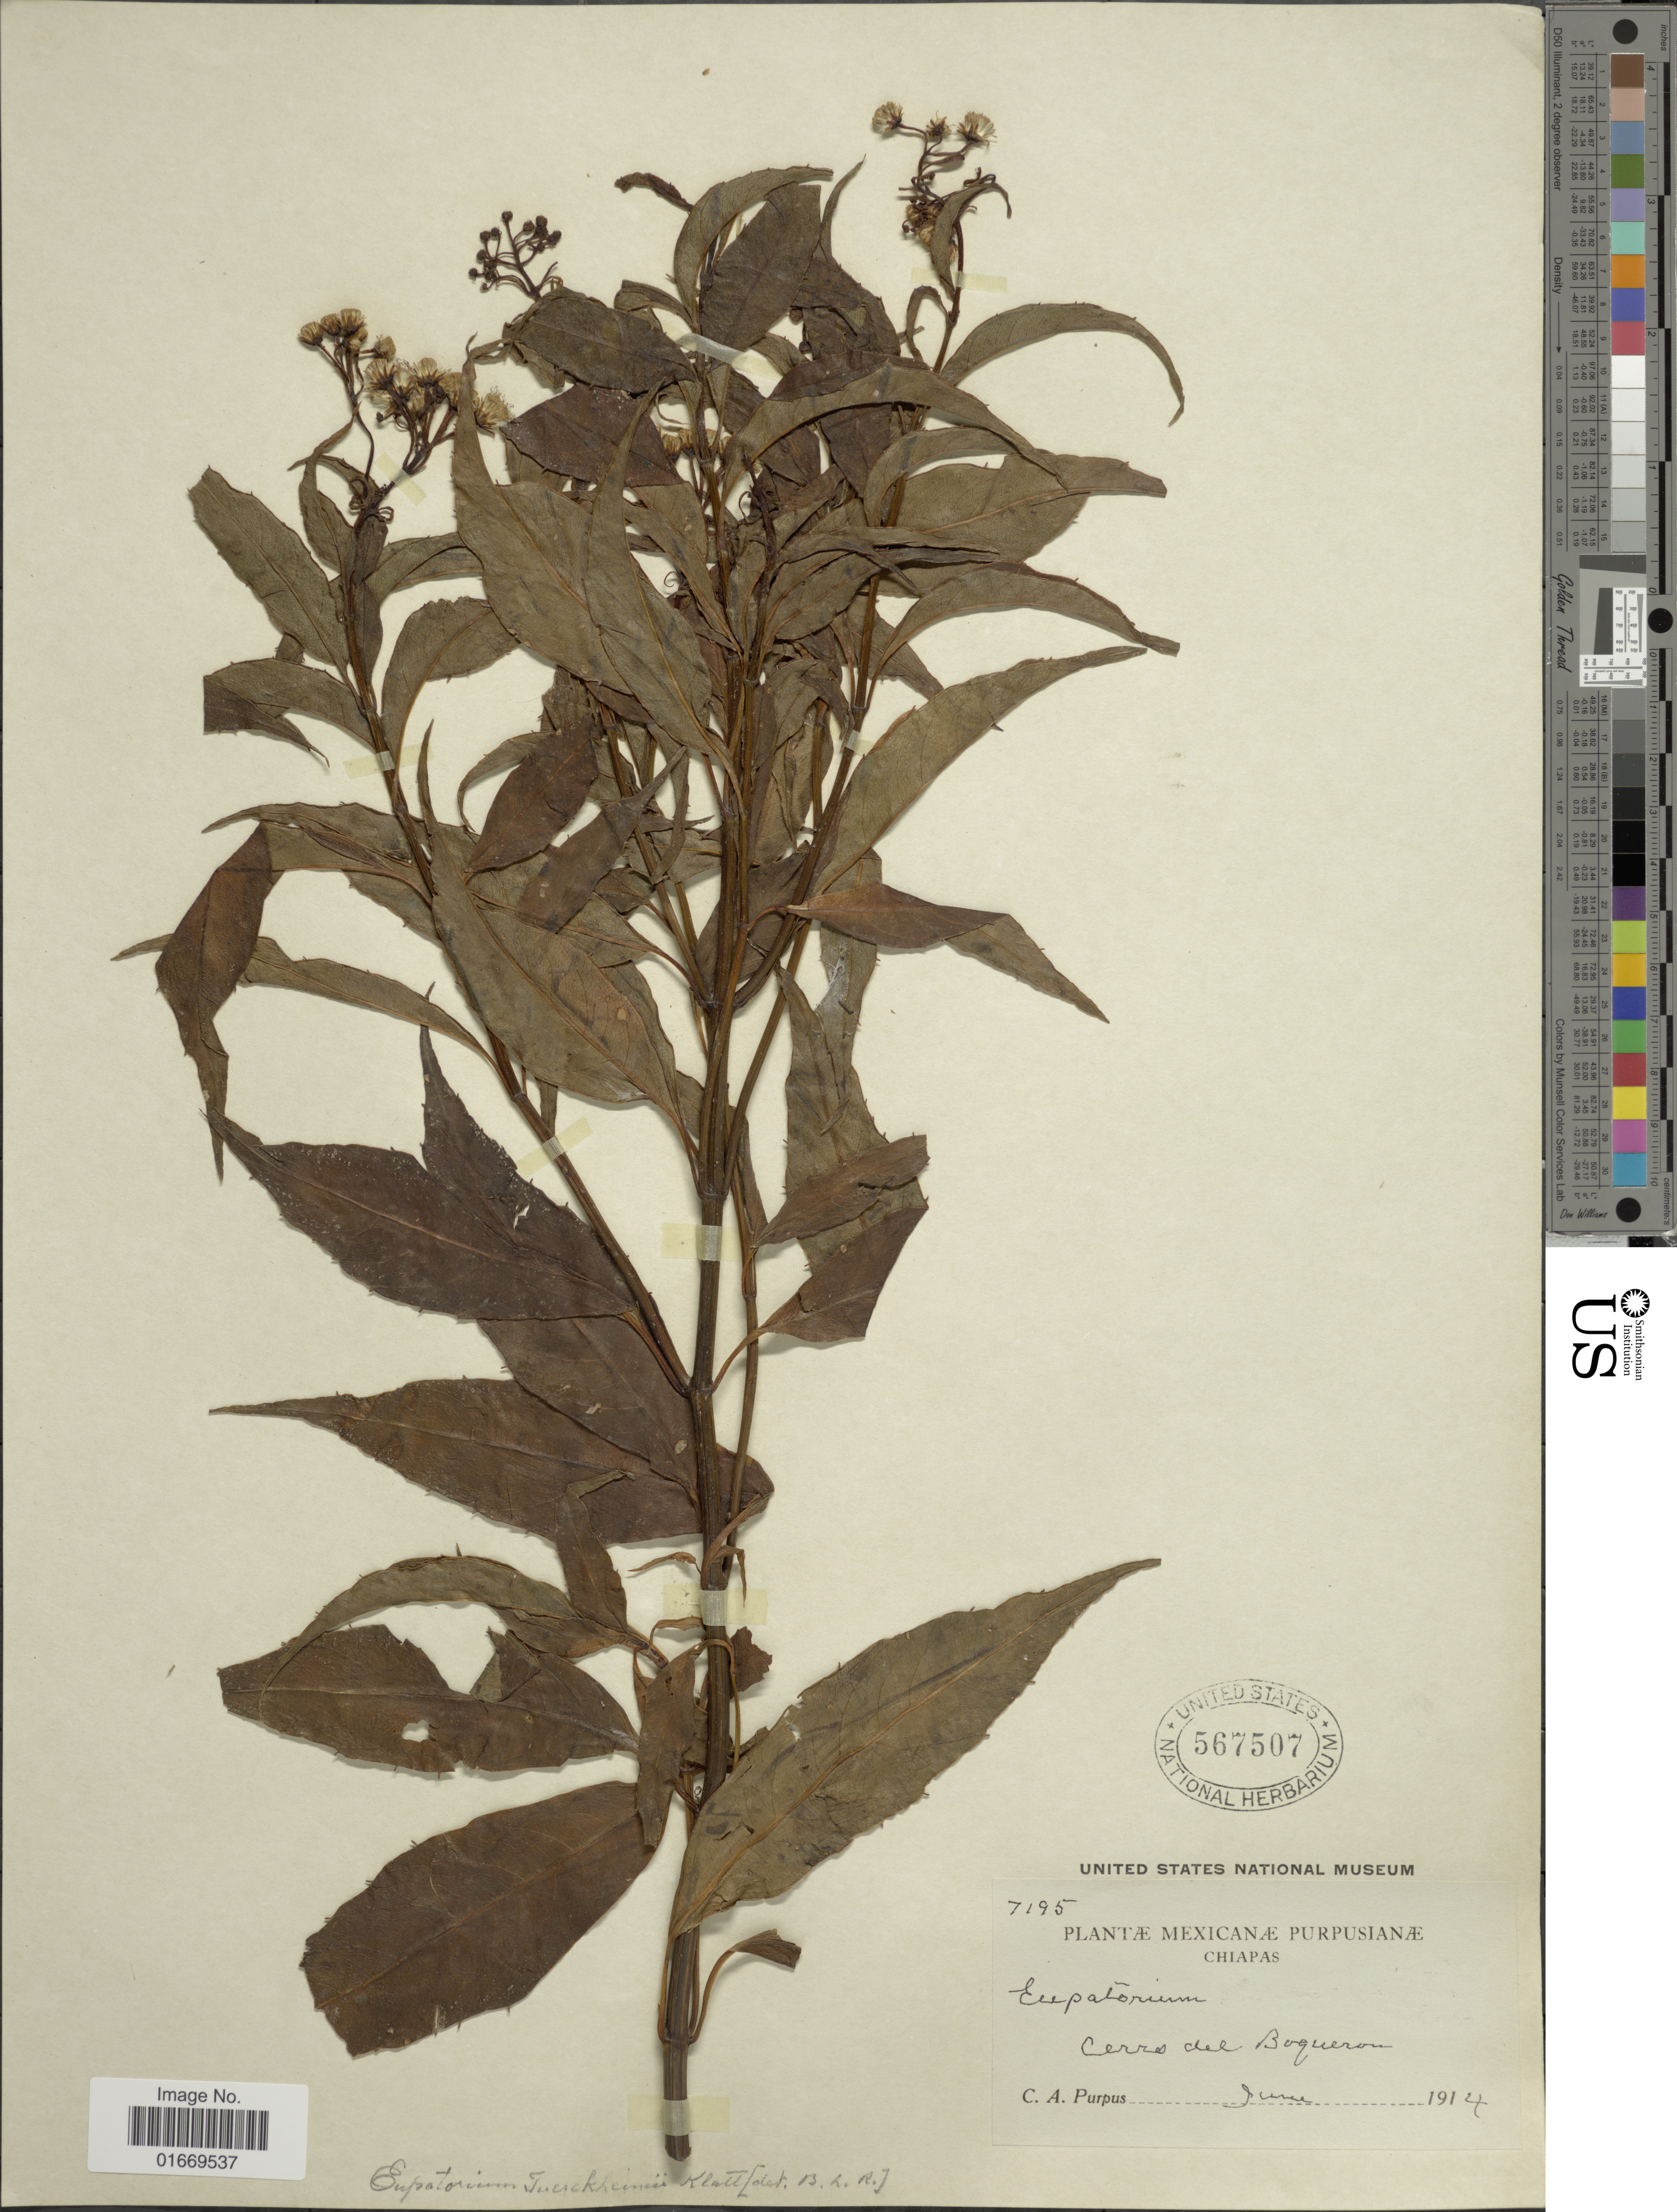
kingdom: Plantae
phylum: Tracheophyta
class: Magnoliopsida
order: Asterales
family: Asteraceae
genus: Bartlettina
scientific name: Bartlettina tuerckheimii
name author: (Klatt) R.M. King & H. Rob.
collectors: C. A. Purpus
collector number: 7195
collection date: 1914-06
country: Mexico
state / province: Chiapas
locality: Cerro del Boqueron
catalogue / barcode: US 567507